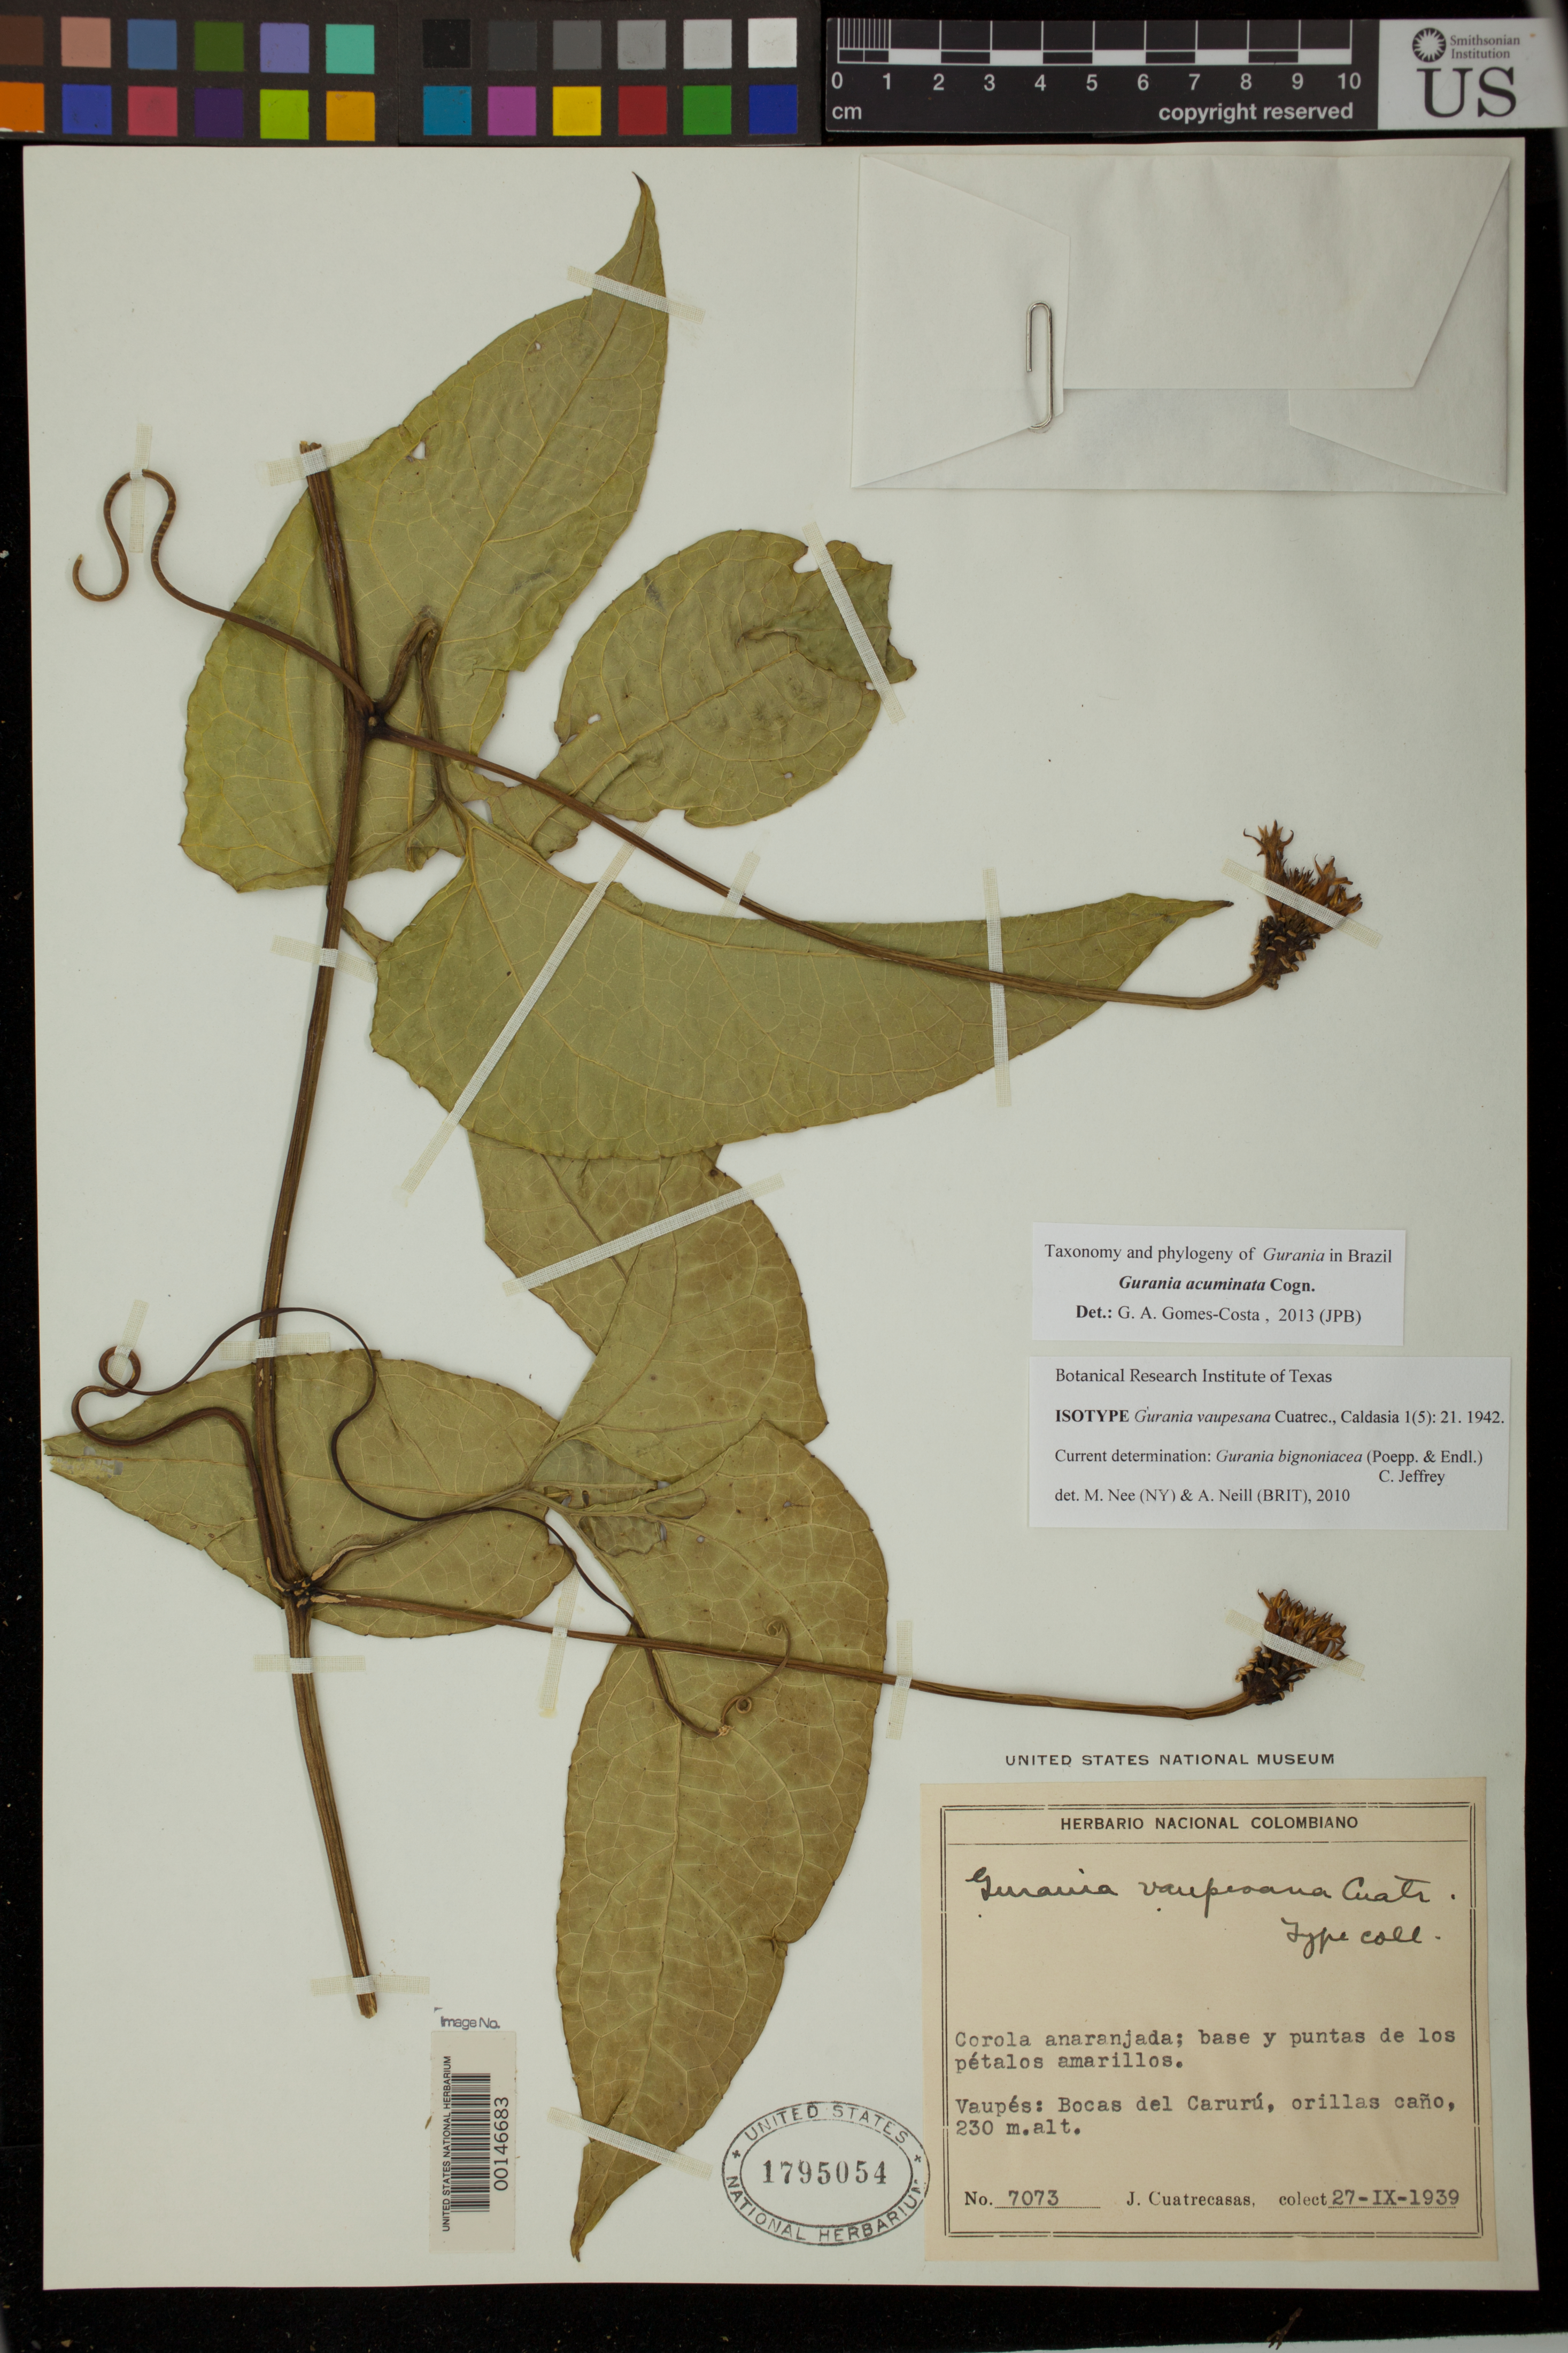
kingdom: Plantae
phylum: Tracheophyta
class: Magnoliopsida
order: Cucurbitales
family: Cucurbitaceae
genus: Gurania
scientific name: Gurania vaupesana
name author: Cuatrec.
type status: Isotype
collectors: J. Cuatrecasas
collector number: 7073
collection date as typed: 27 Sep 1939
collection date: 1939-09-27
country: Colombia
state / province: Vaupés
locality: Bocas del Rio Caruru affuente Derecha del Vaupes.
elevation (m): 230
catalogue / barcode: US 1795054